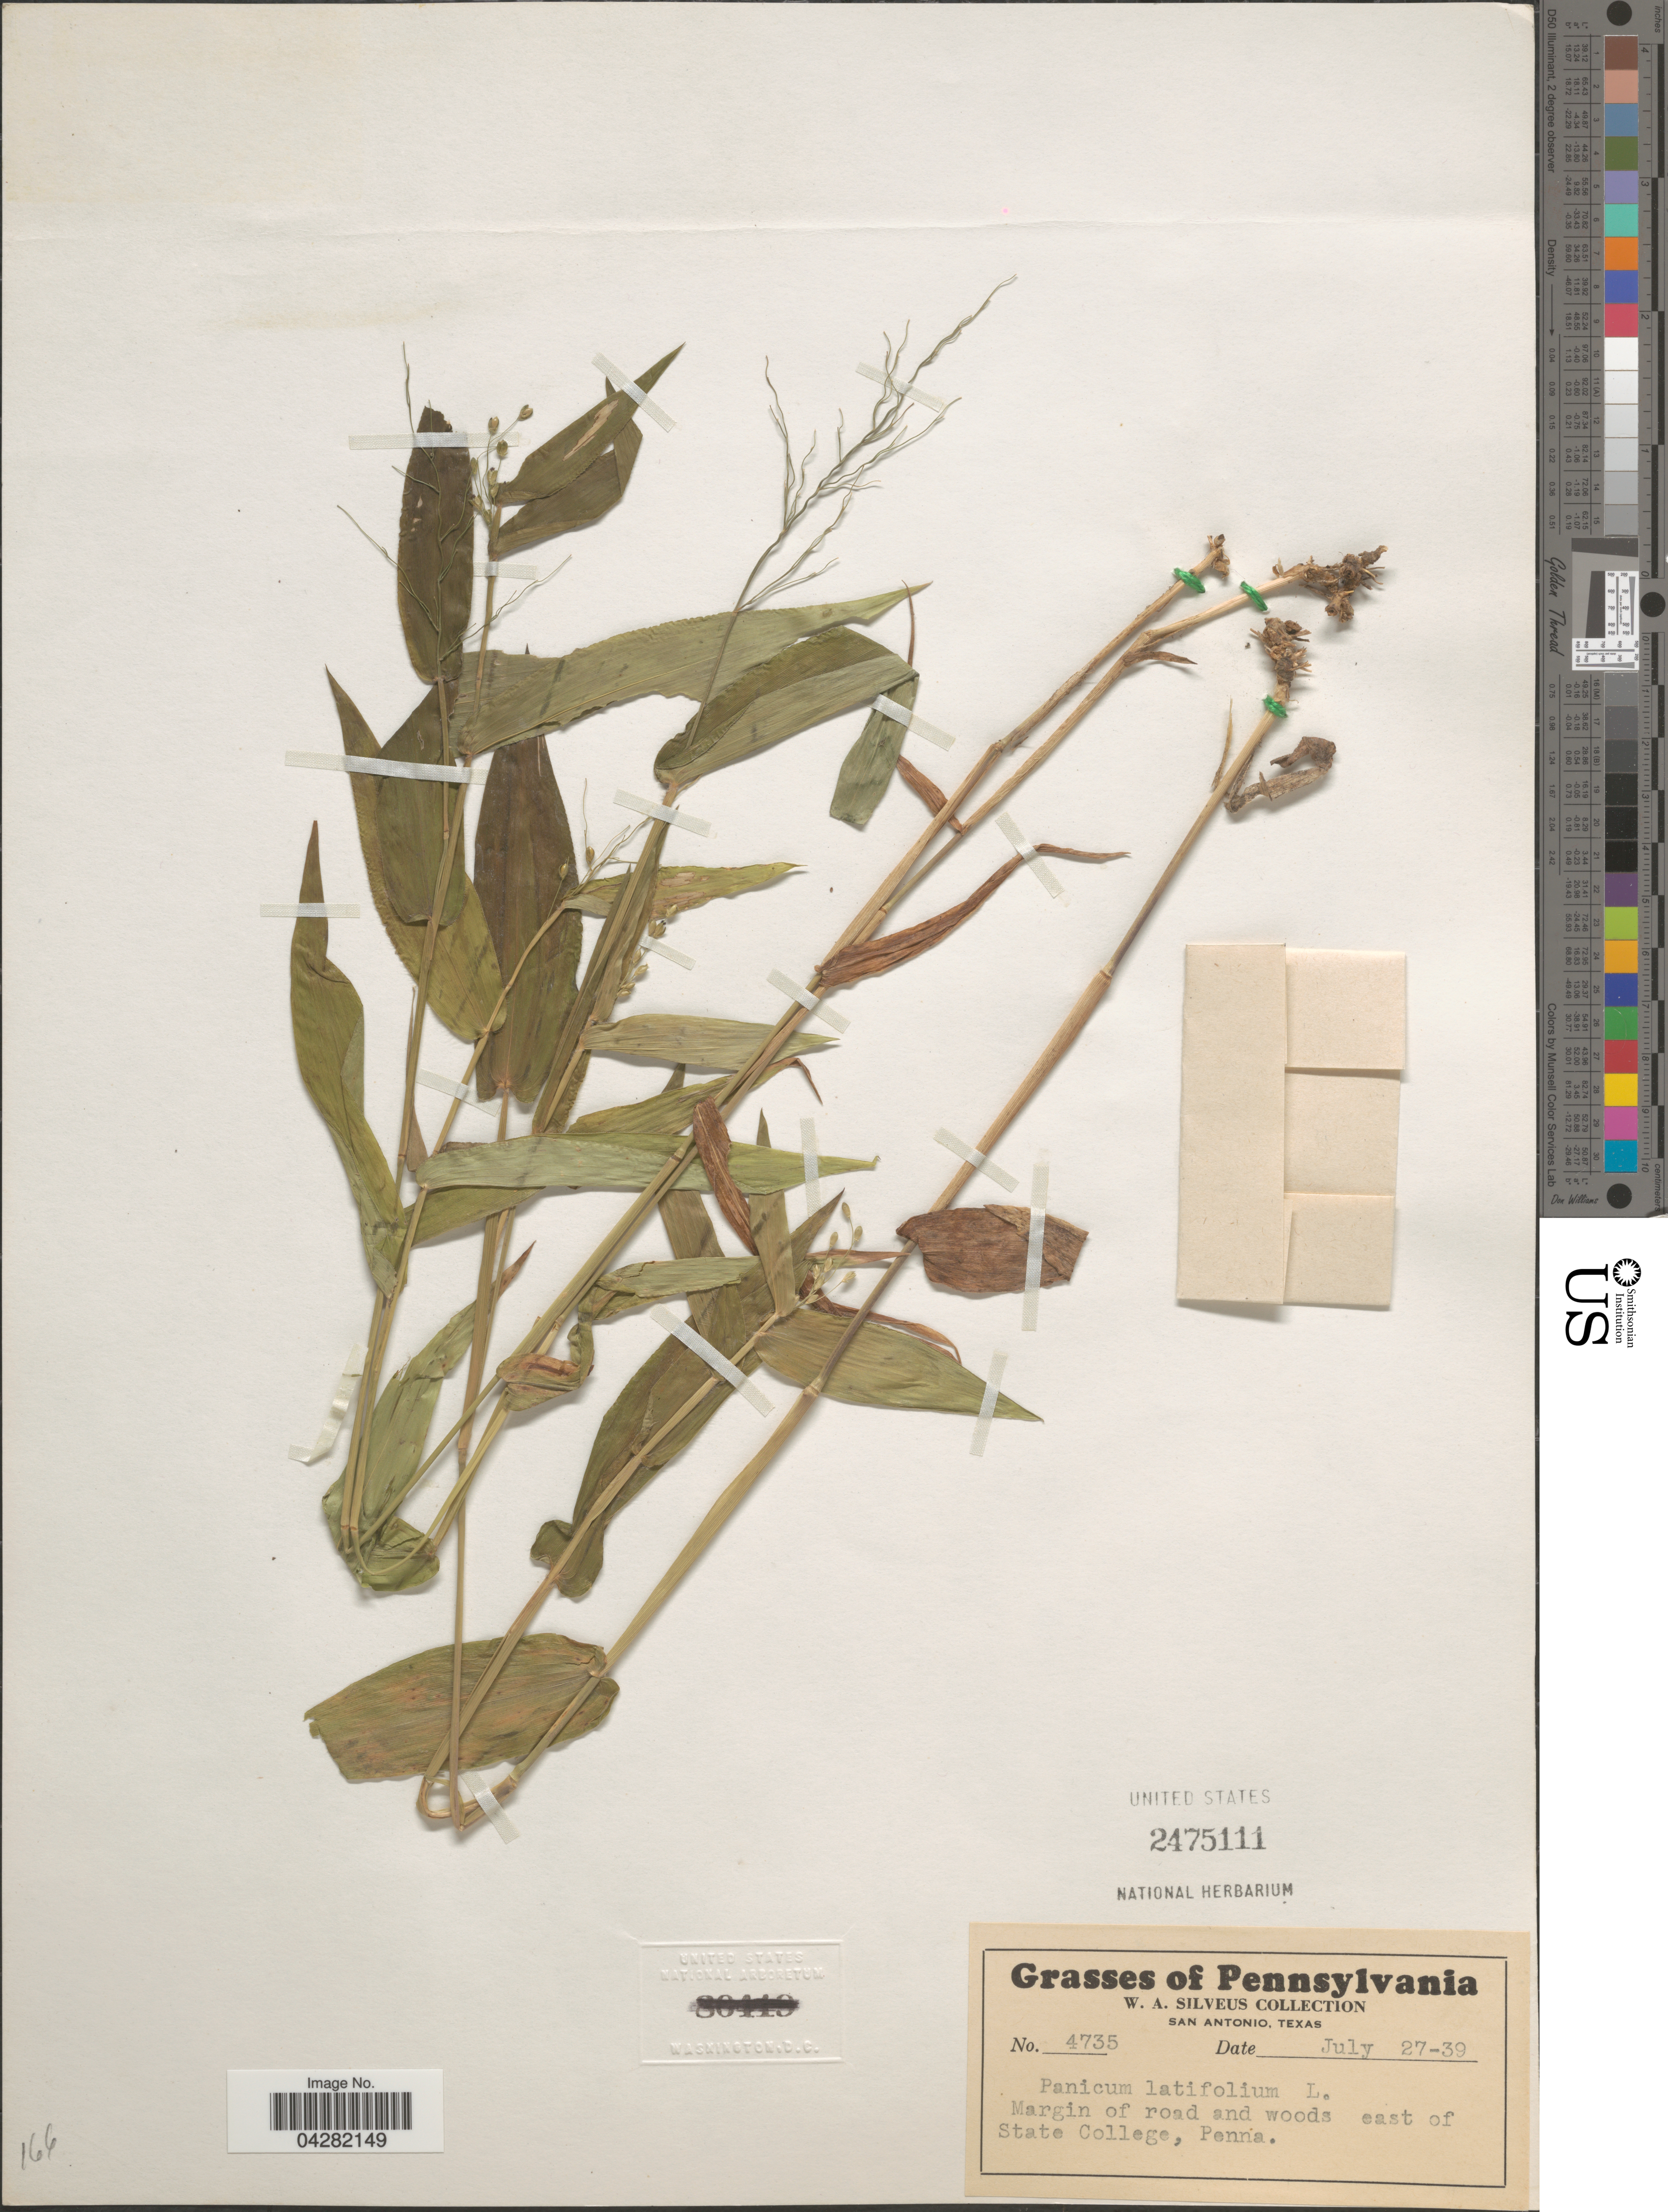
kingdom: Plantae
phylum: Tracheophyta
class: Liliopsida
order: Poales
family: Poaceae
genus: Dichanthelium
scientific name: Dichanthelium latifolium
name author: (L.) Harvill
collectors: W. Silveus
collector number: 4735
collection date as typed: Transcribed d/m/y: 27/7/39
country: United States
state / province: Pennsylvania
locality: Margin of road and woods east of State College.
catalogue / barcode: US 2475111